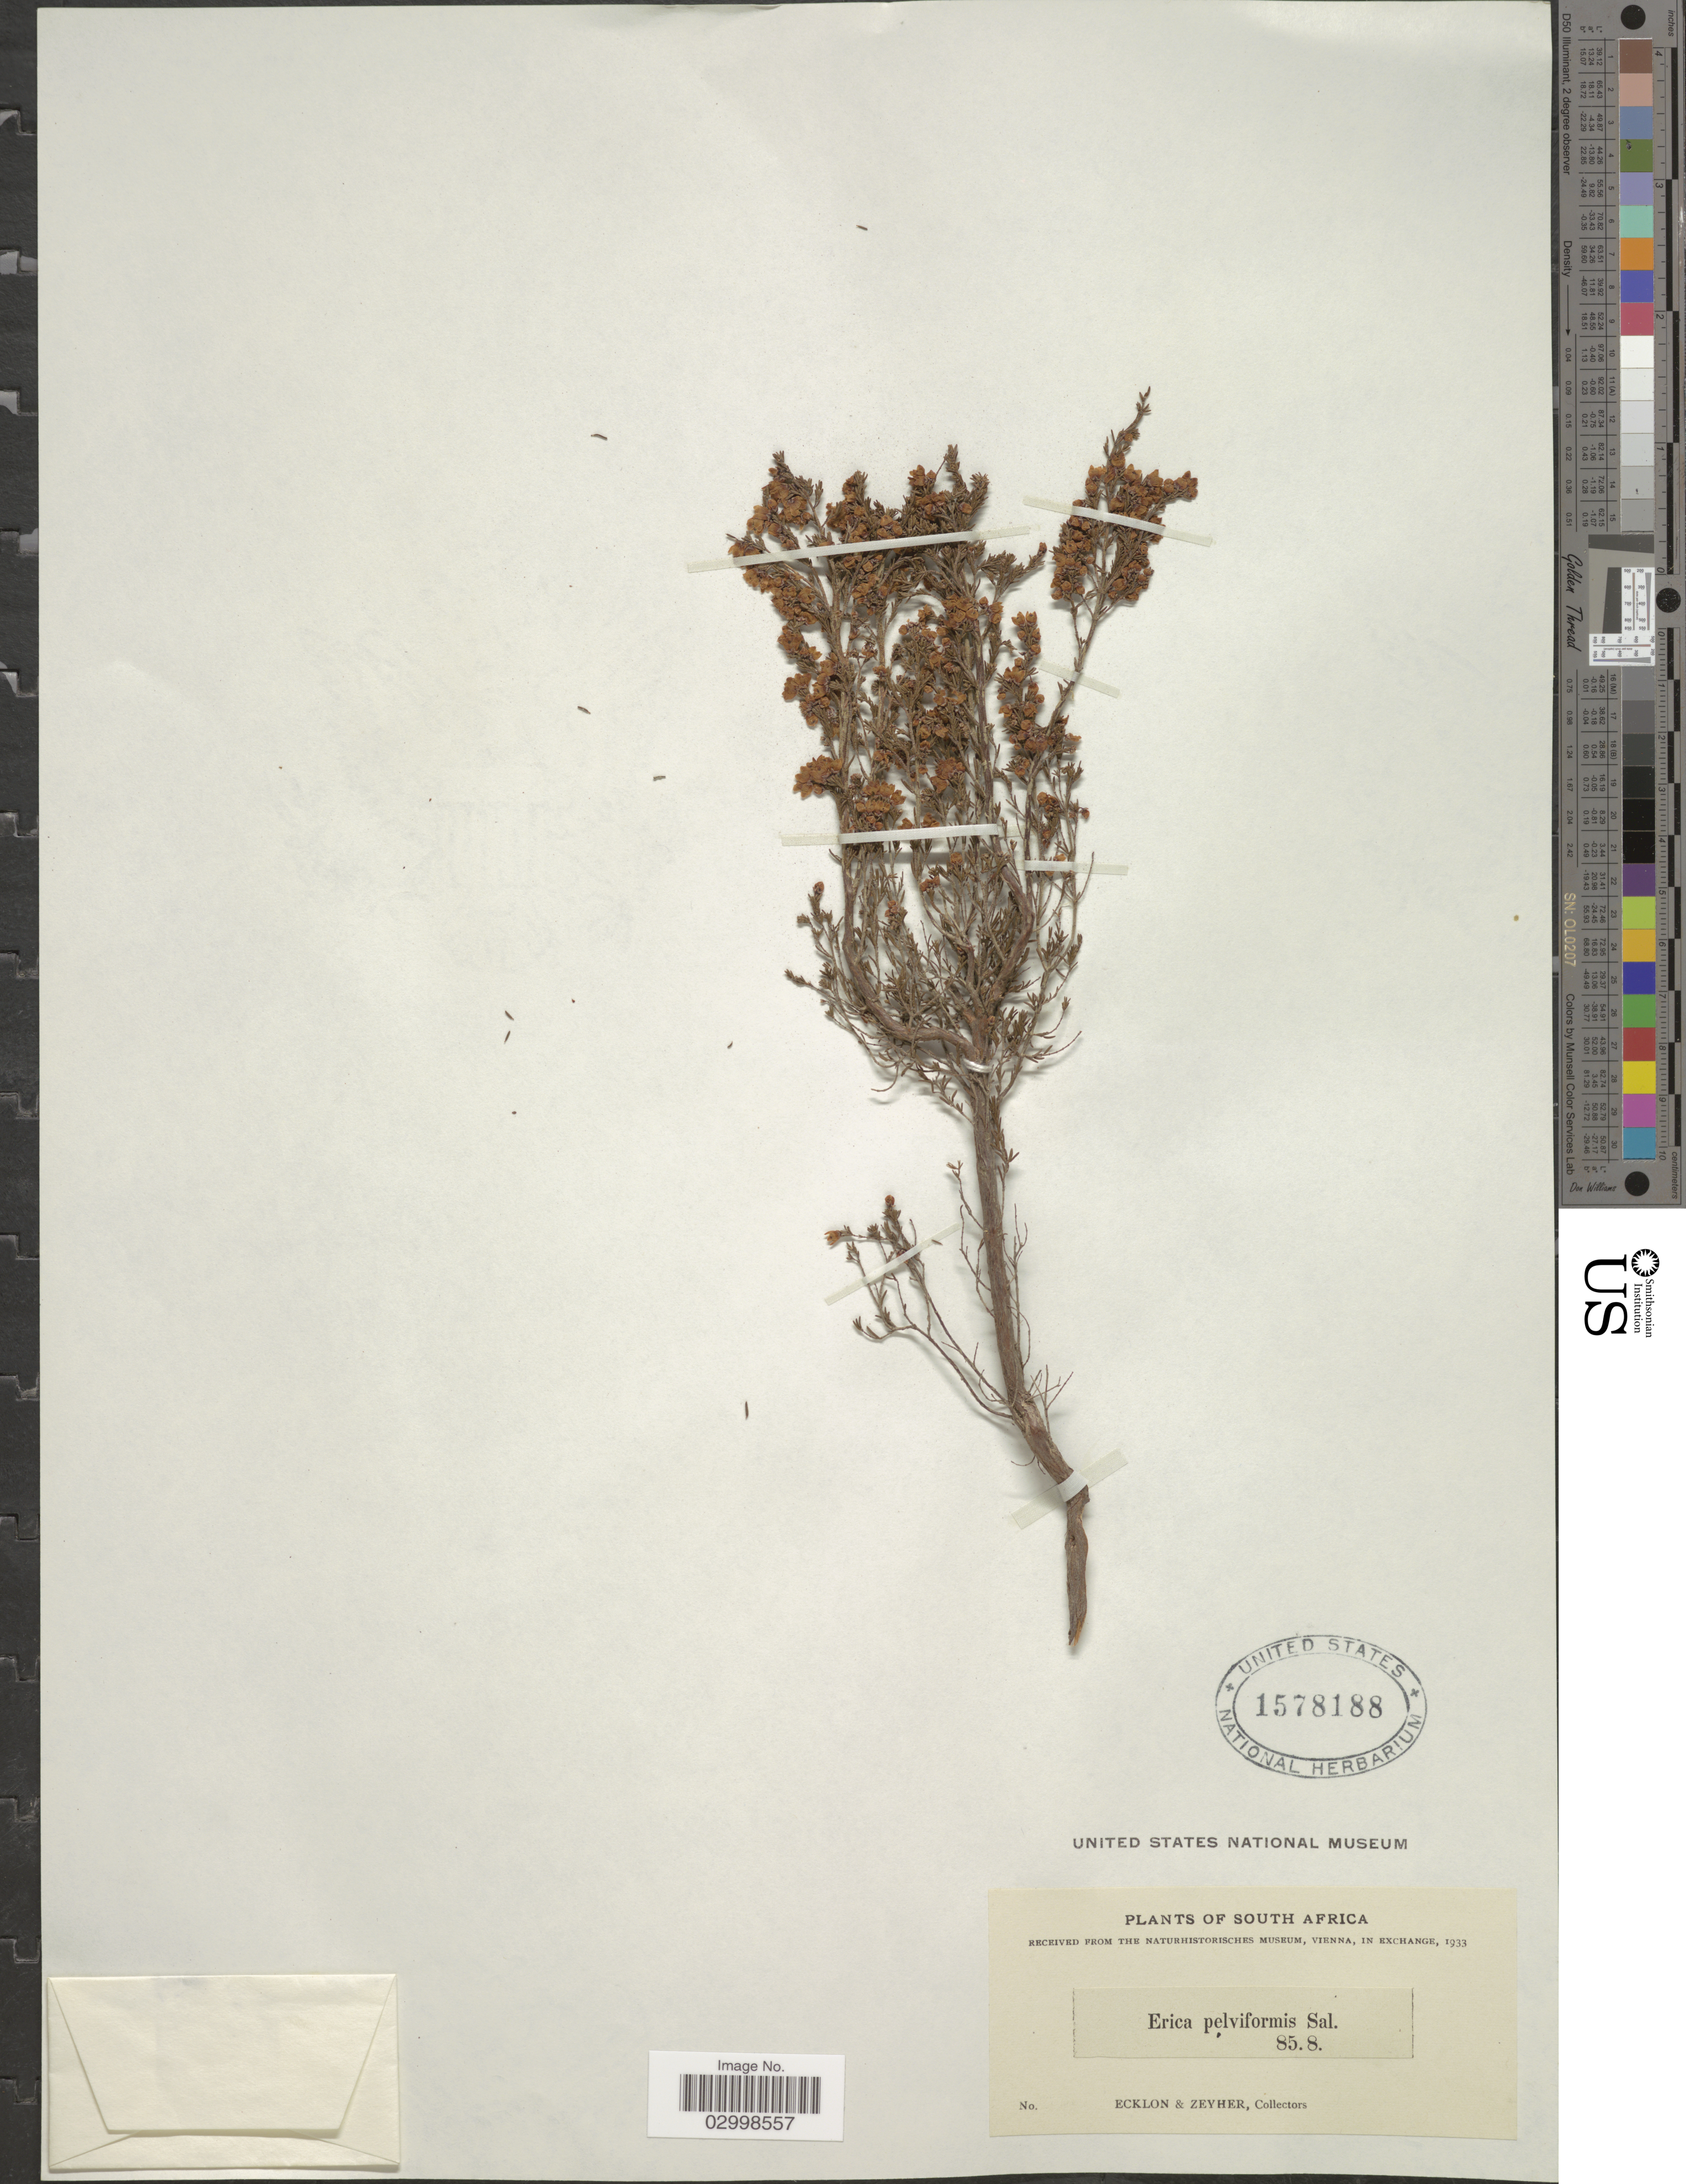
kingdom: Plantae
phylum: Tracheophyta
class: Magnoliopsida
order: Ericales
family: Ericaceae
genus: Erica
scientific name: Erica pelviformis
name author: Salisb.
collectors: -. Ecklon & -. Zeyher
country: South Africa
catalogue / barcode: US 1578188